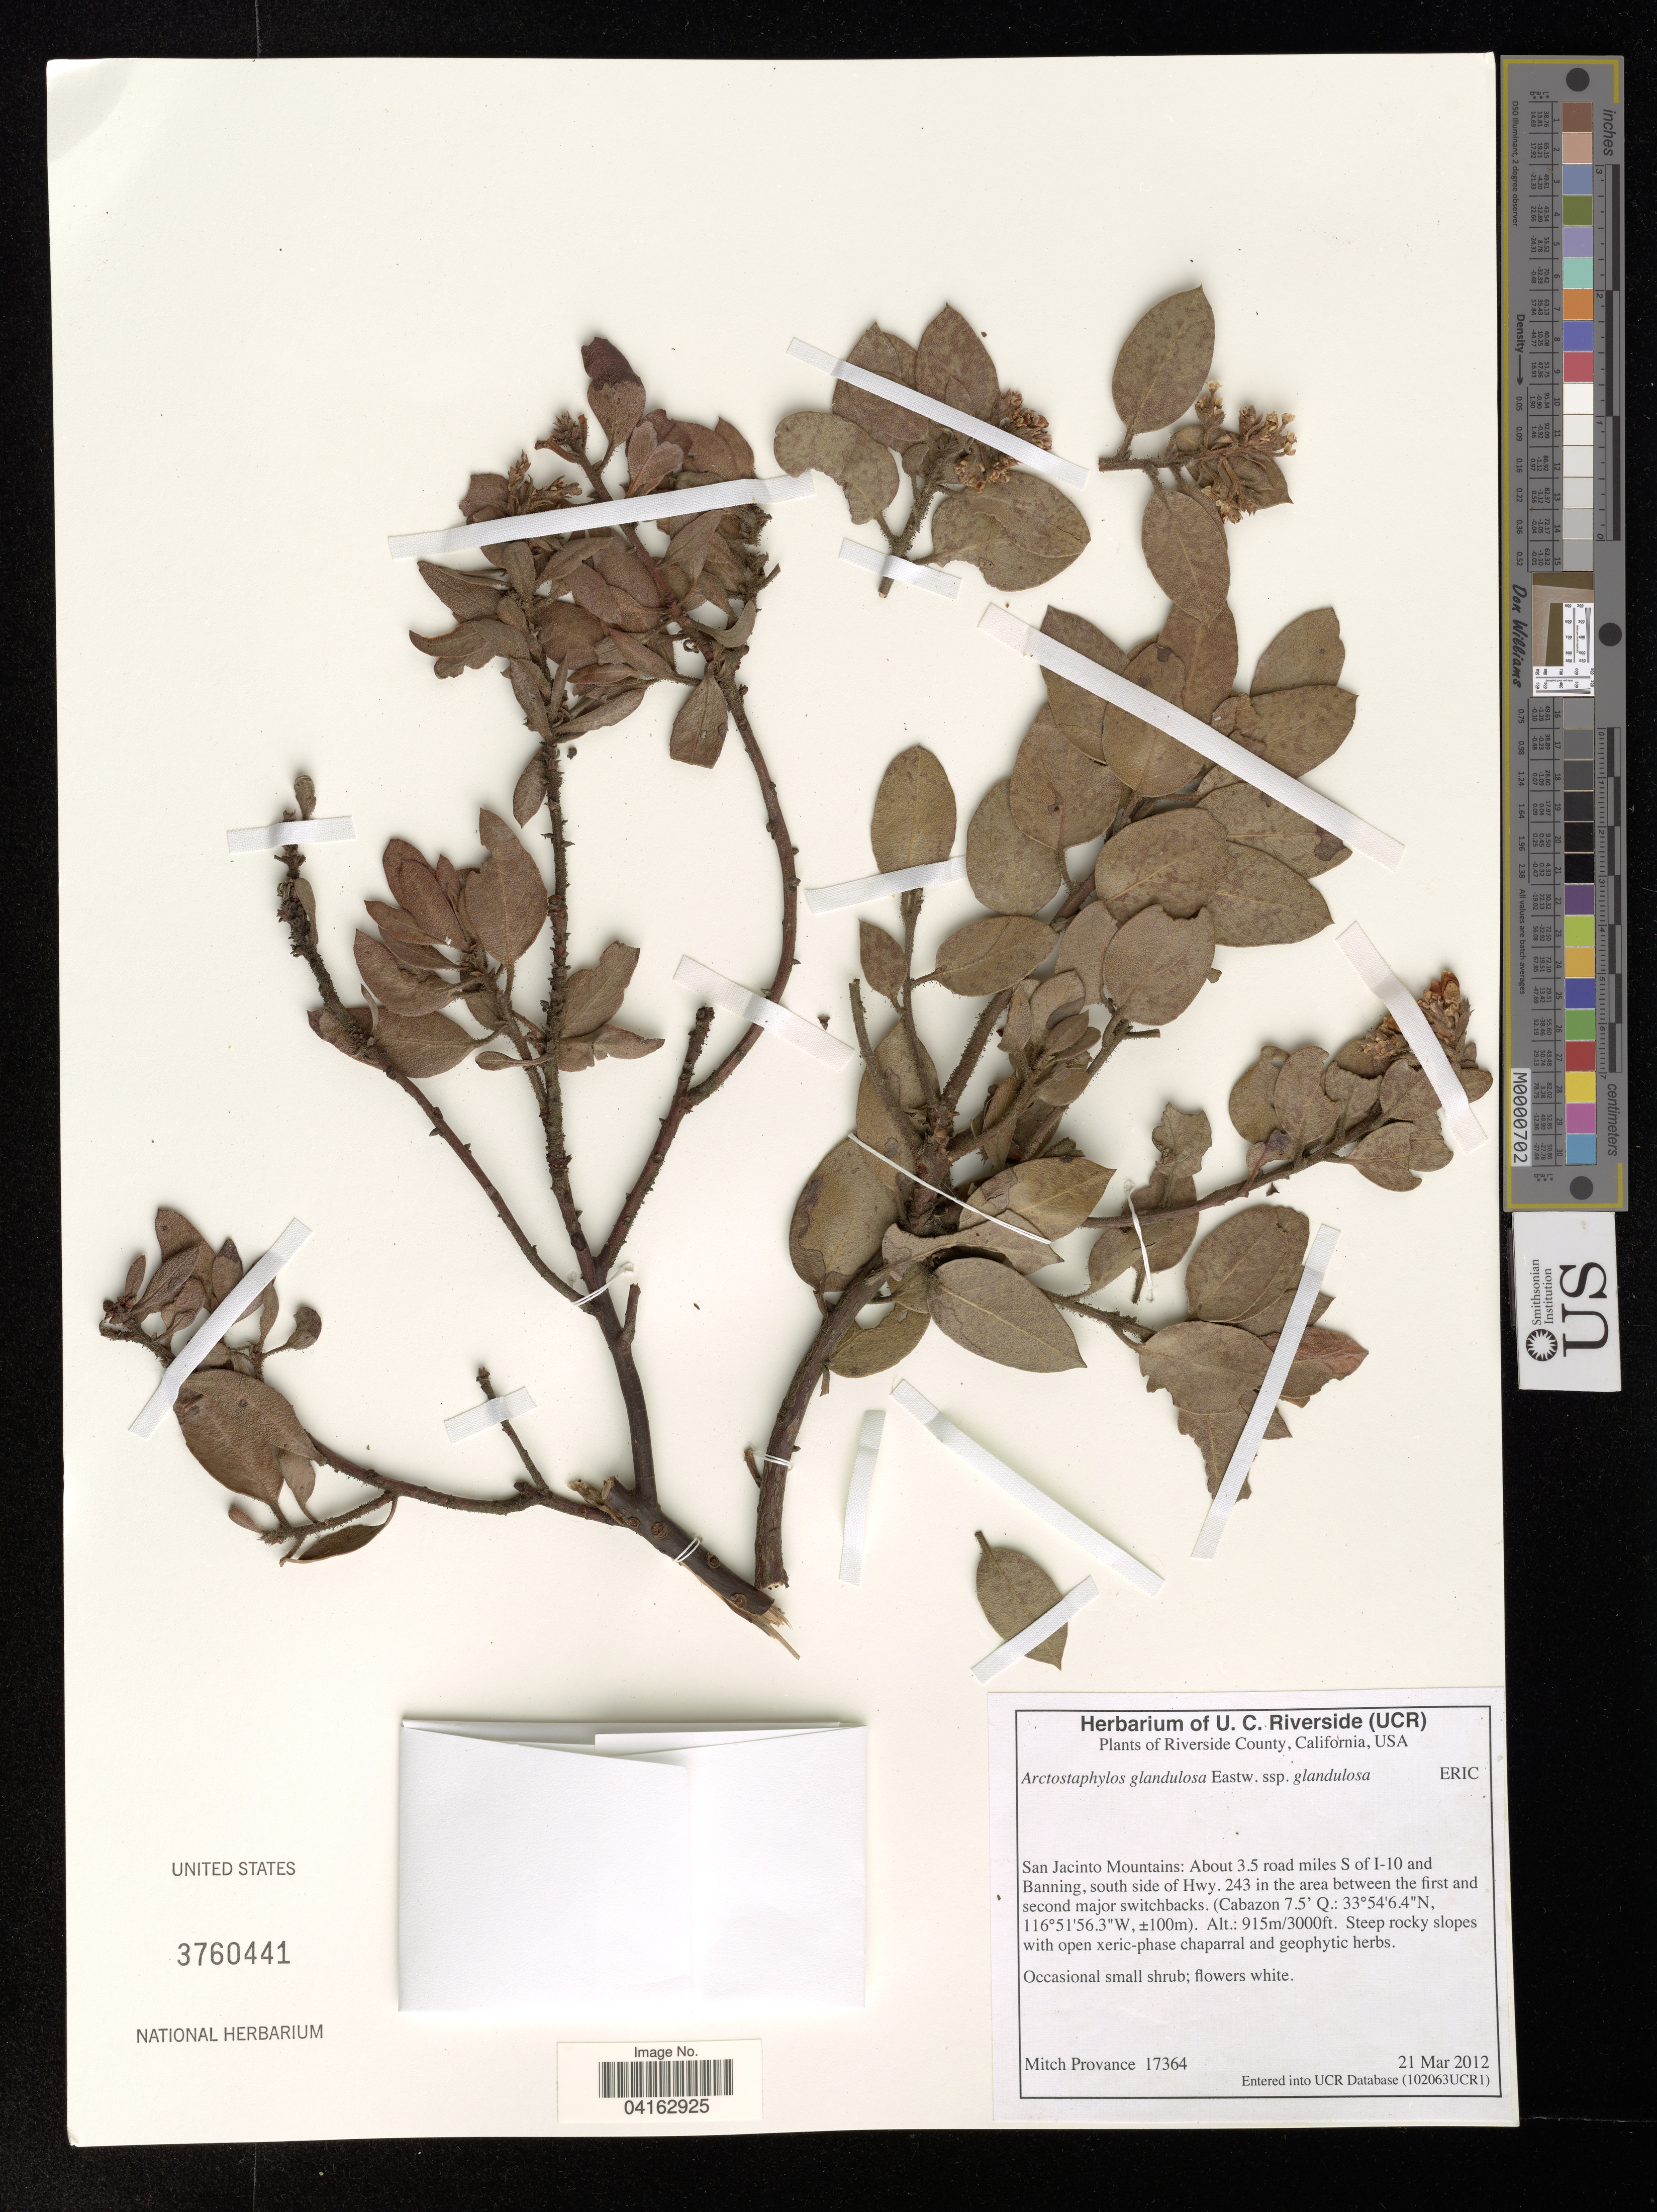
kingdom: Plantae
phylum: Tracheophyta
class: Magnoliopsida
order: Ericales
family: Ericaceae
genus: Arctostaphylos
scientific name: Arctostaphylos glandulosa subsp. glandulosa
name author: Eastw.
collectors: M. Provance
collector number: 17364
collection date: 2012-03-21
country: United States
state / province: California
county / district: Riverside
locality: Riverside County. San Jacinto Mountains: About 3.5 road miles S of I-10 and Banning, south side of Hwy. 243 in the area between the first and second major switchbacks.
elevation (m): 915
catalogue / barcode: US 3760441